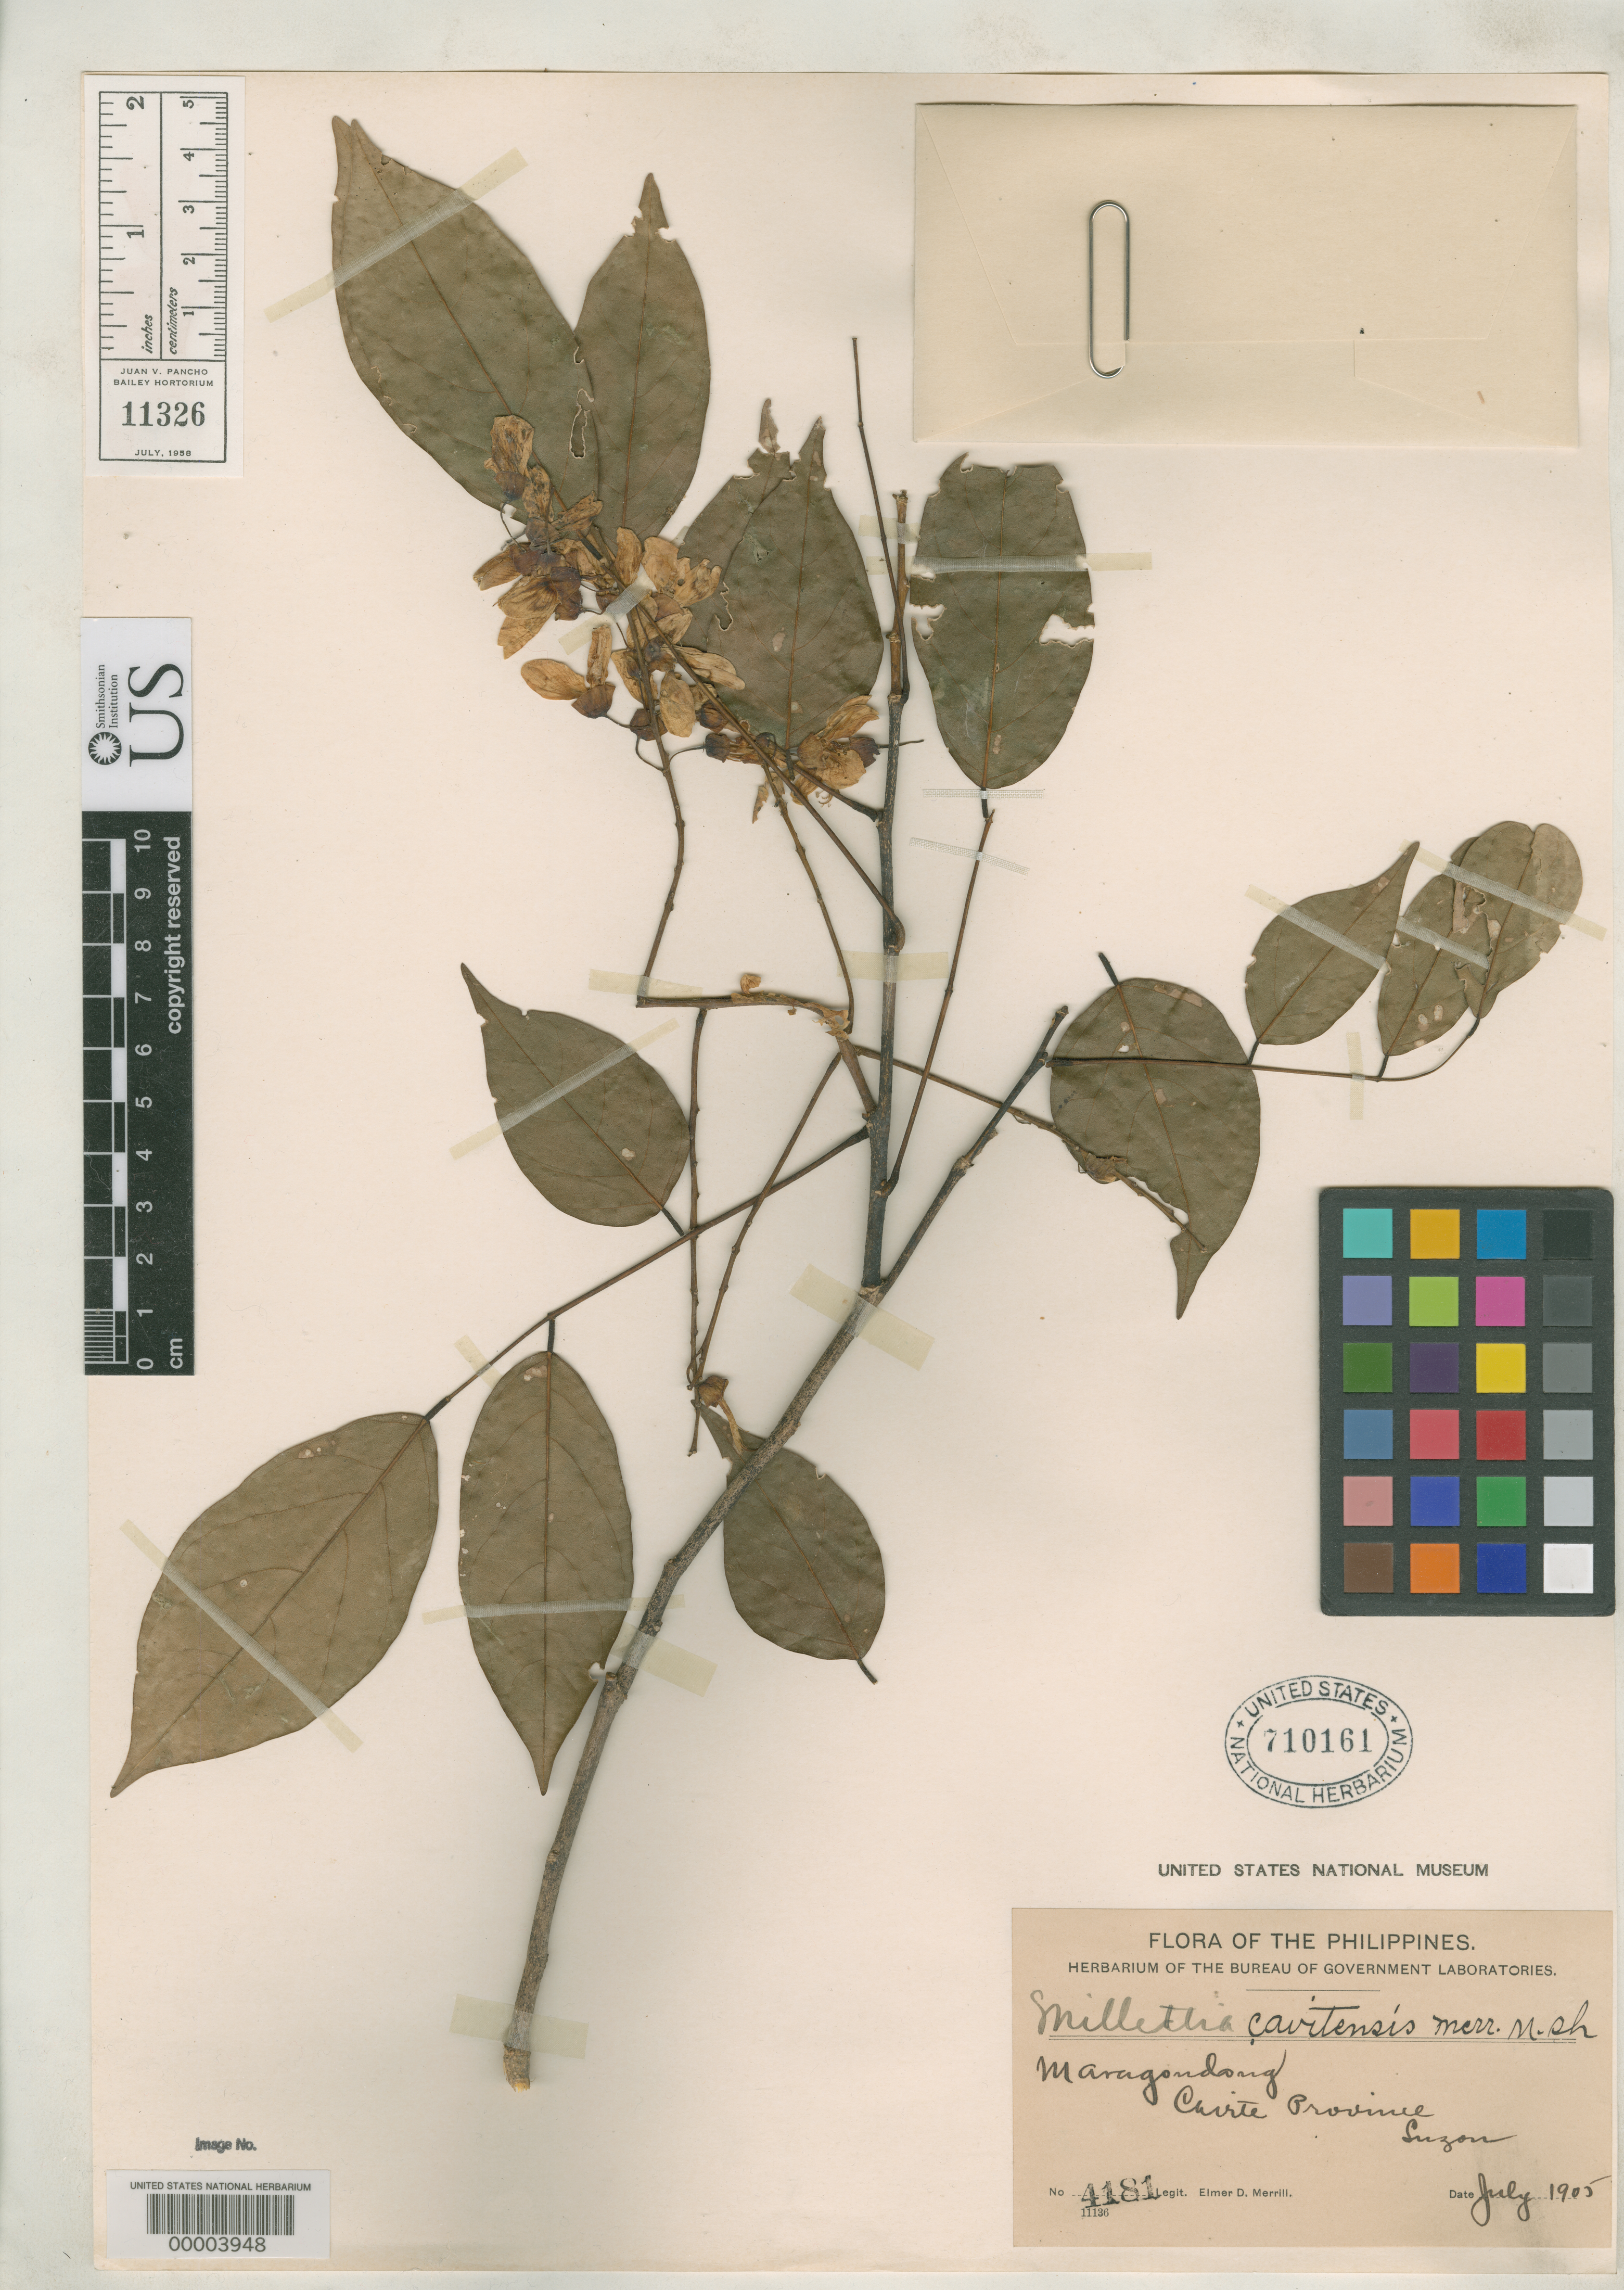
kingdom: Plantae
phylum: Tracheophyta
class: Magnoliopsida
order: Fabales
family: Fabaceae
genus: Millettia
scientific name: Millettia cavitensis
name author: Merr.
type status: Isotype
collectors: E. D. Merrill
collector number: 4181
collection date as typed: Jul 1905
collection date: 1905-07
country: Philippines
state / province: Calabarzon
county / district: Cavite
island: Luzon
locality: Maragondong.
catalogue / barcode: US 710161